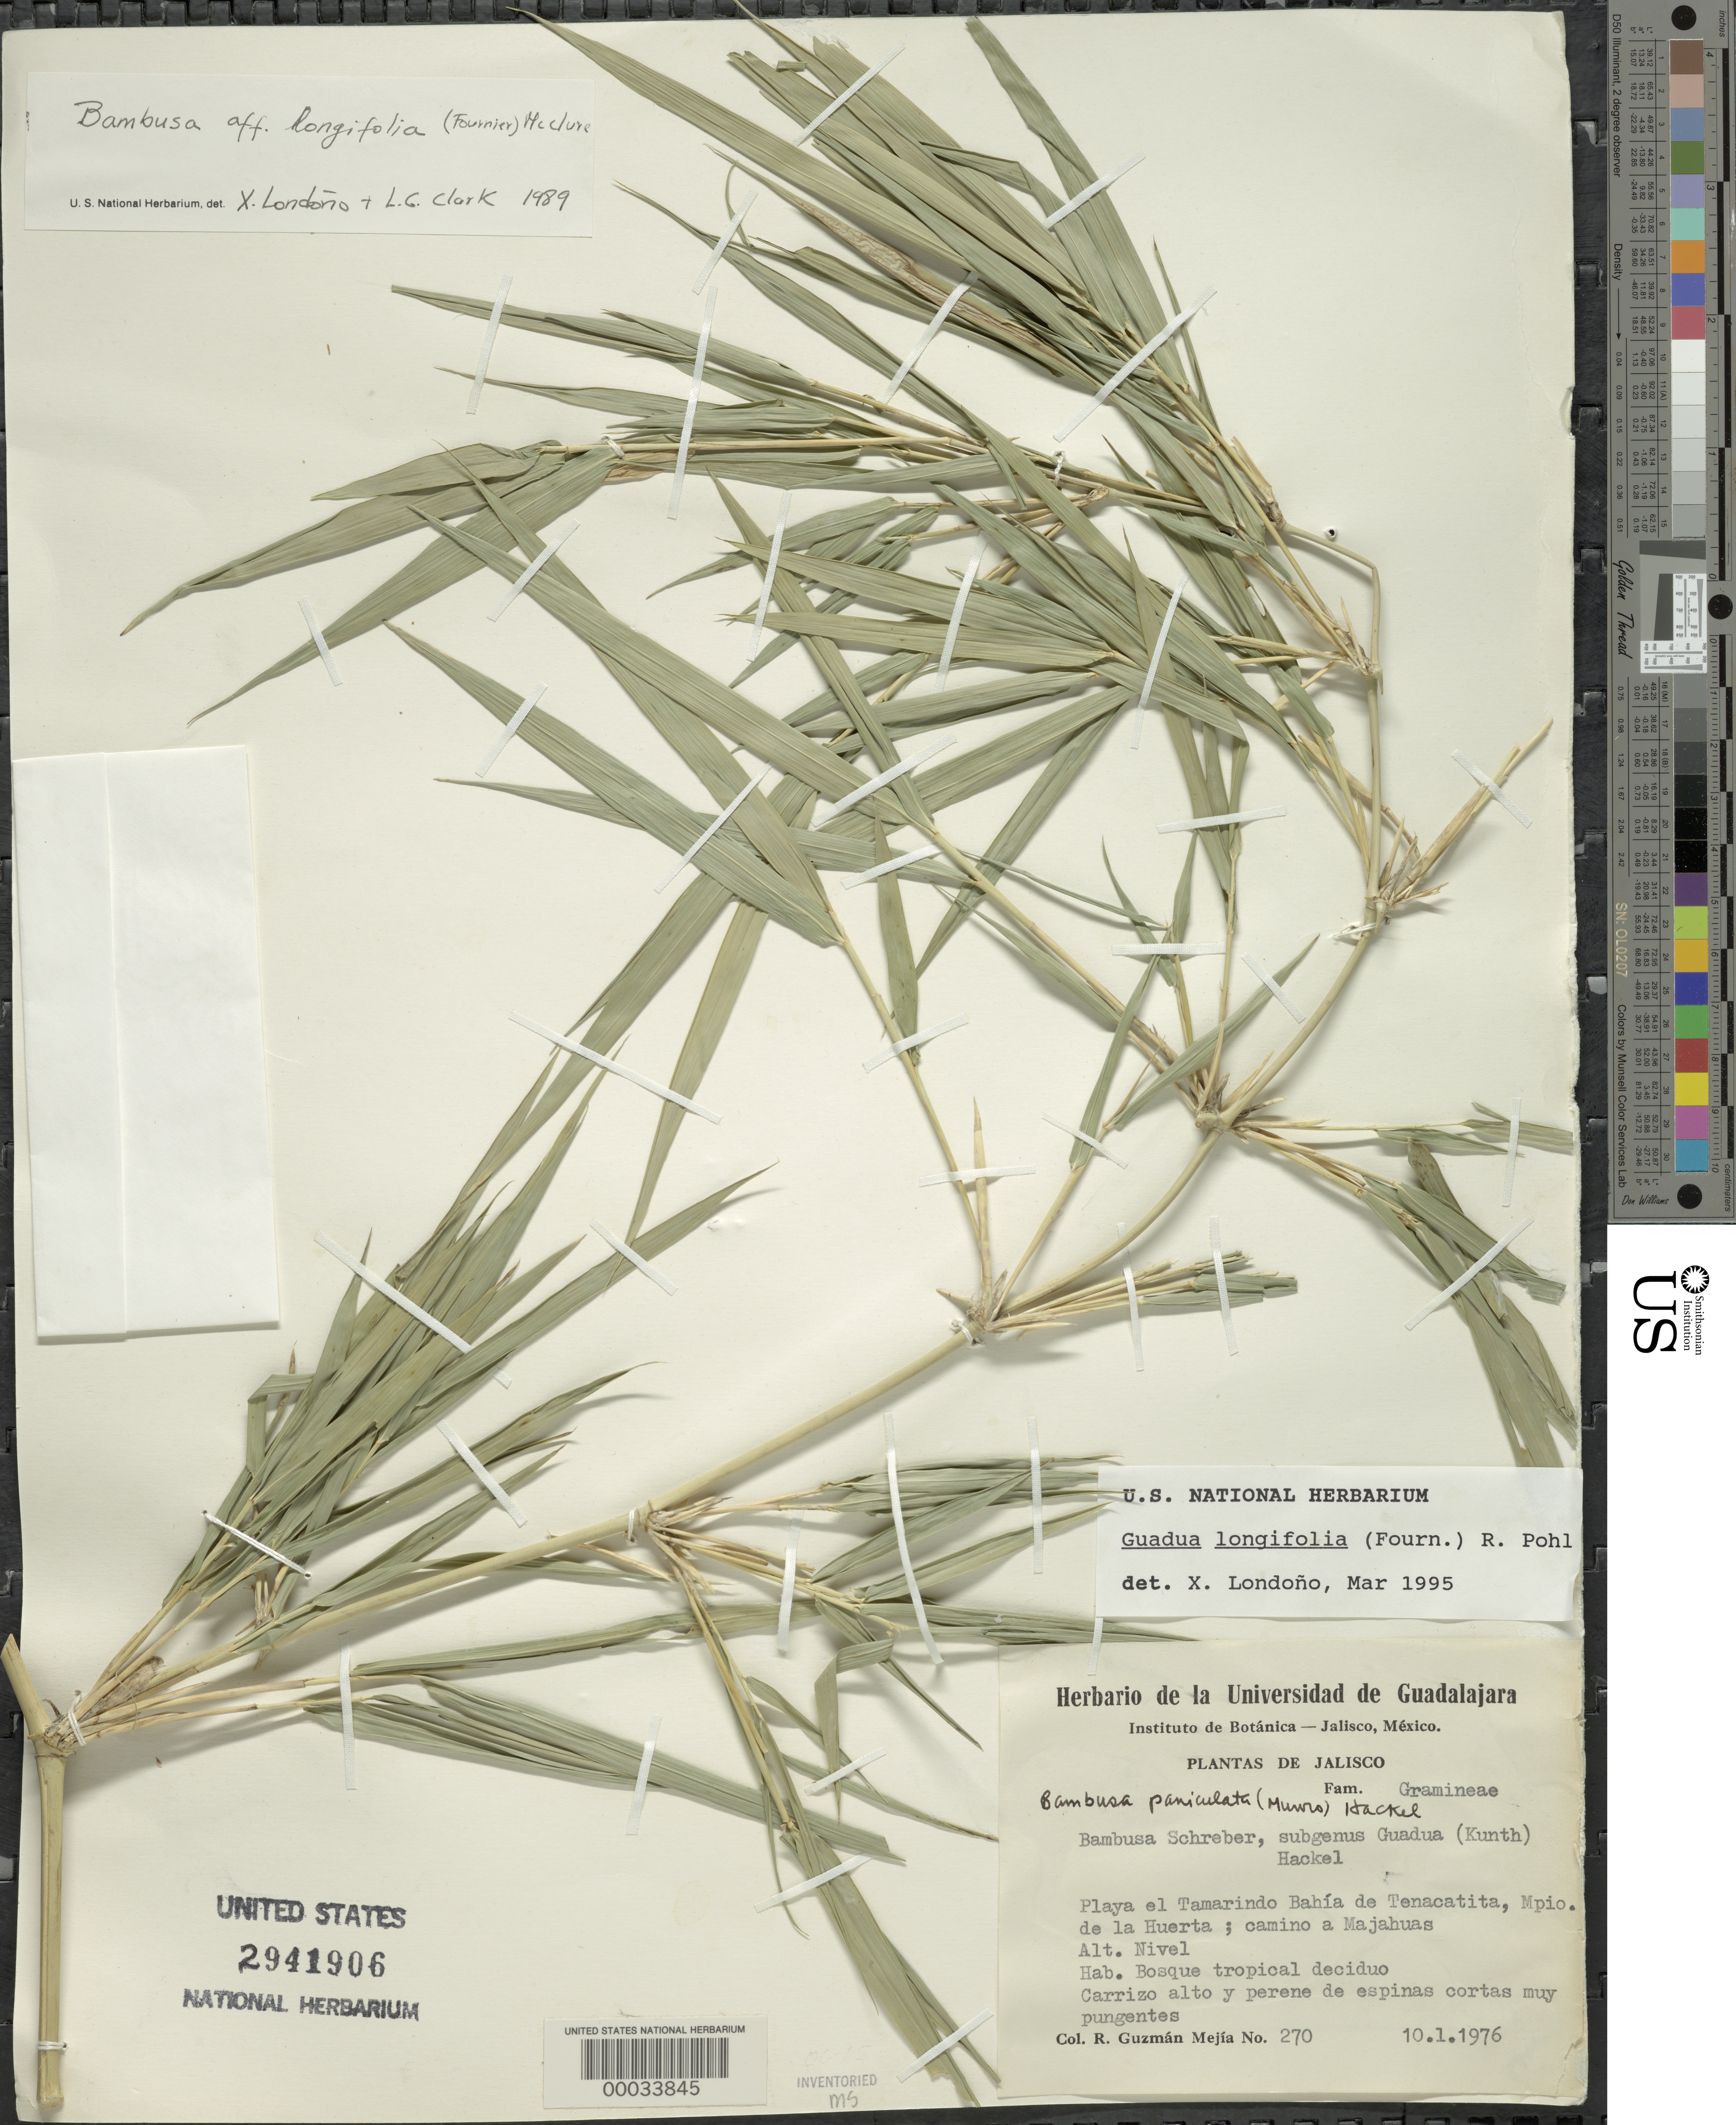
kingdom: Plantae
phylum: Tracheophyta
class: Liliopsida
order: Poales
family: Poaceae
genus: Guadua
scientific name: Guadua longifolia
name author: (E. Fourn.) R.W. Pohl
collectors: R. Guzman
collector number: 270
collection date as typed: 10 Jan 1976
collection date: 1976-01-10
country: Mexico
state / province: Jalisco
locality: Playa El Tamarindo Bahia de Tenacatita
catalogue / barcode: US 2941906